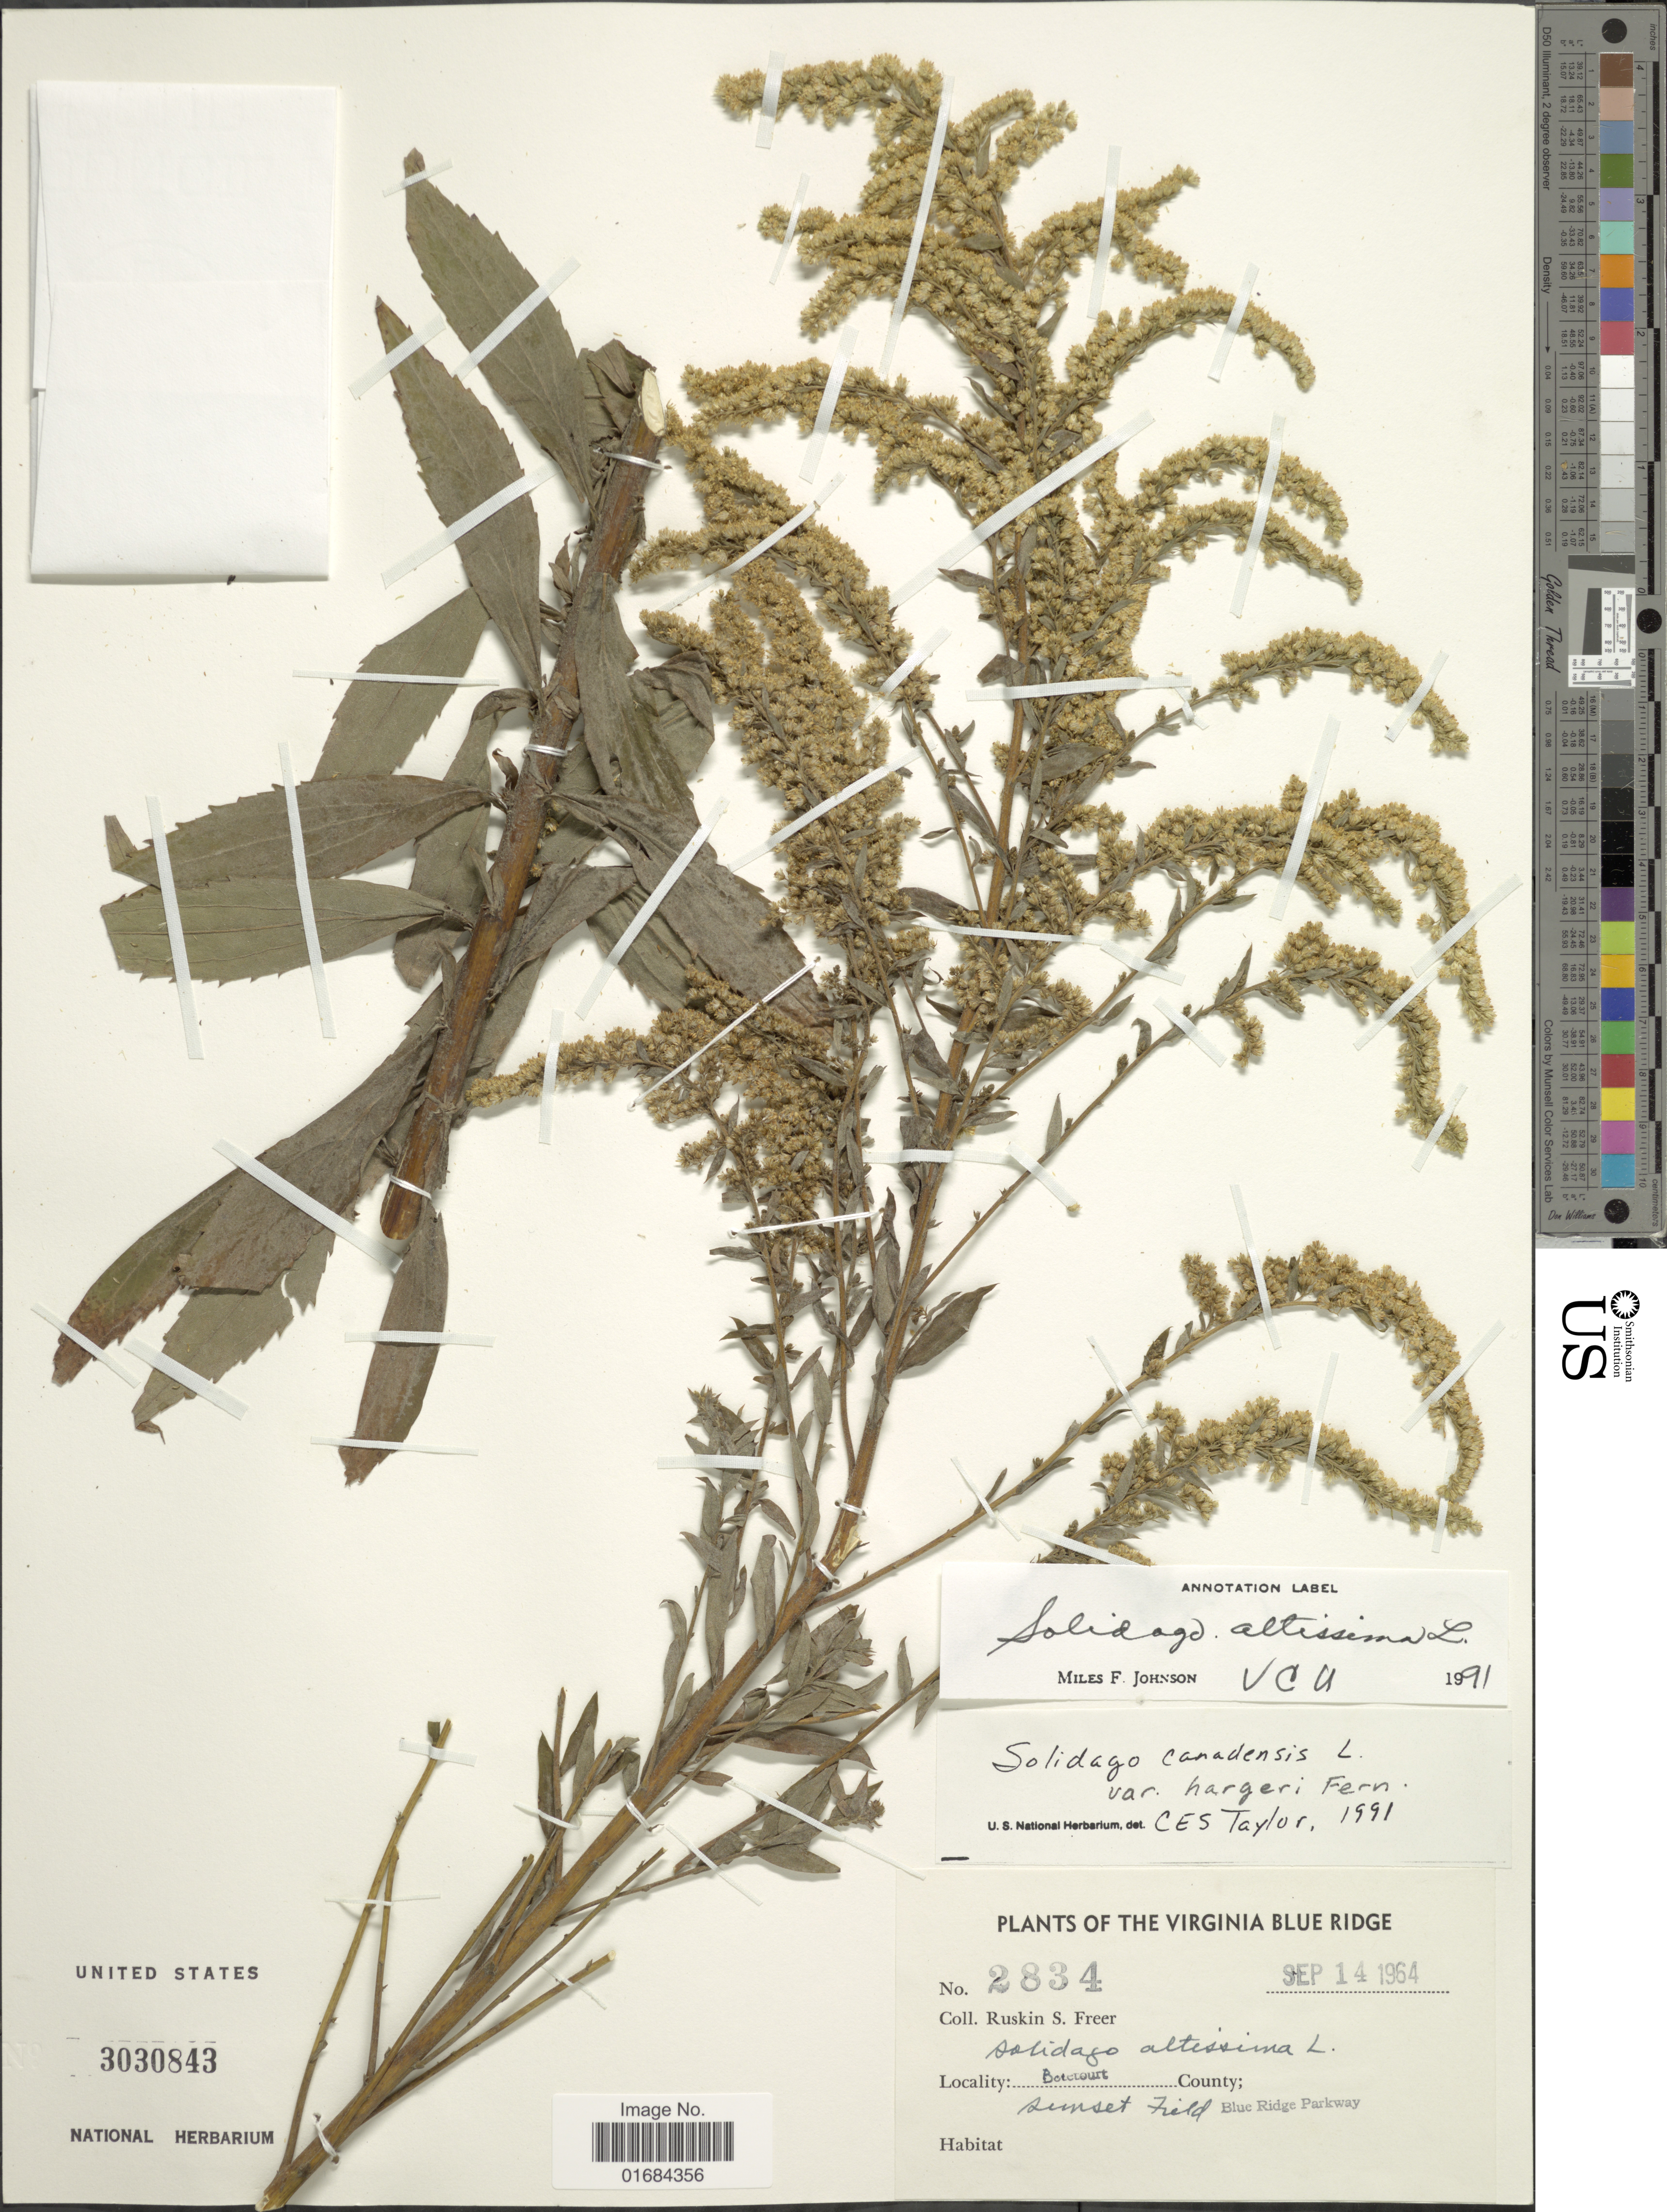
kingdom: Plantae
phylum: Tracheophyta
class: Magnoliopsida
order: Asterales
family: Asteraceae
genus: Solidago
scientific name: Solidago altissima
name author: L.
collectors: R. Freer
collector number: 2834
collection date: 1964-09-14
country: United States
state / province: Virginia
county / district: Botetourt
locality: The Virginia Blue Ridge, botecourt County, sunset field, blue ridge Parkway.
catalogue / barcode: US 3030843